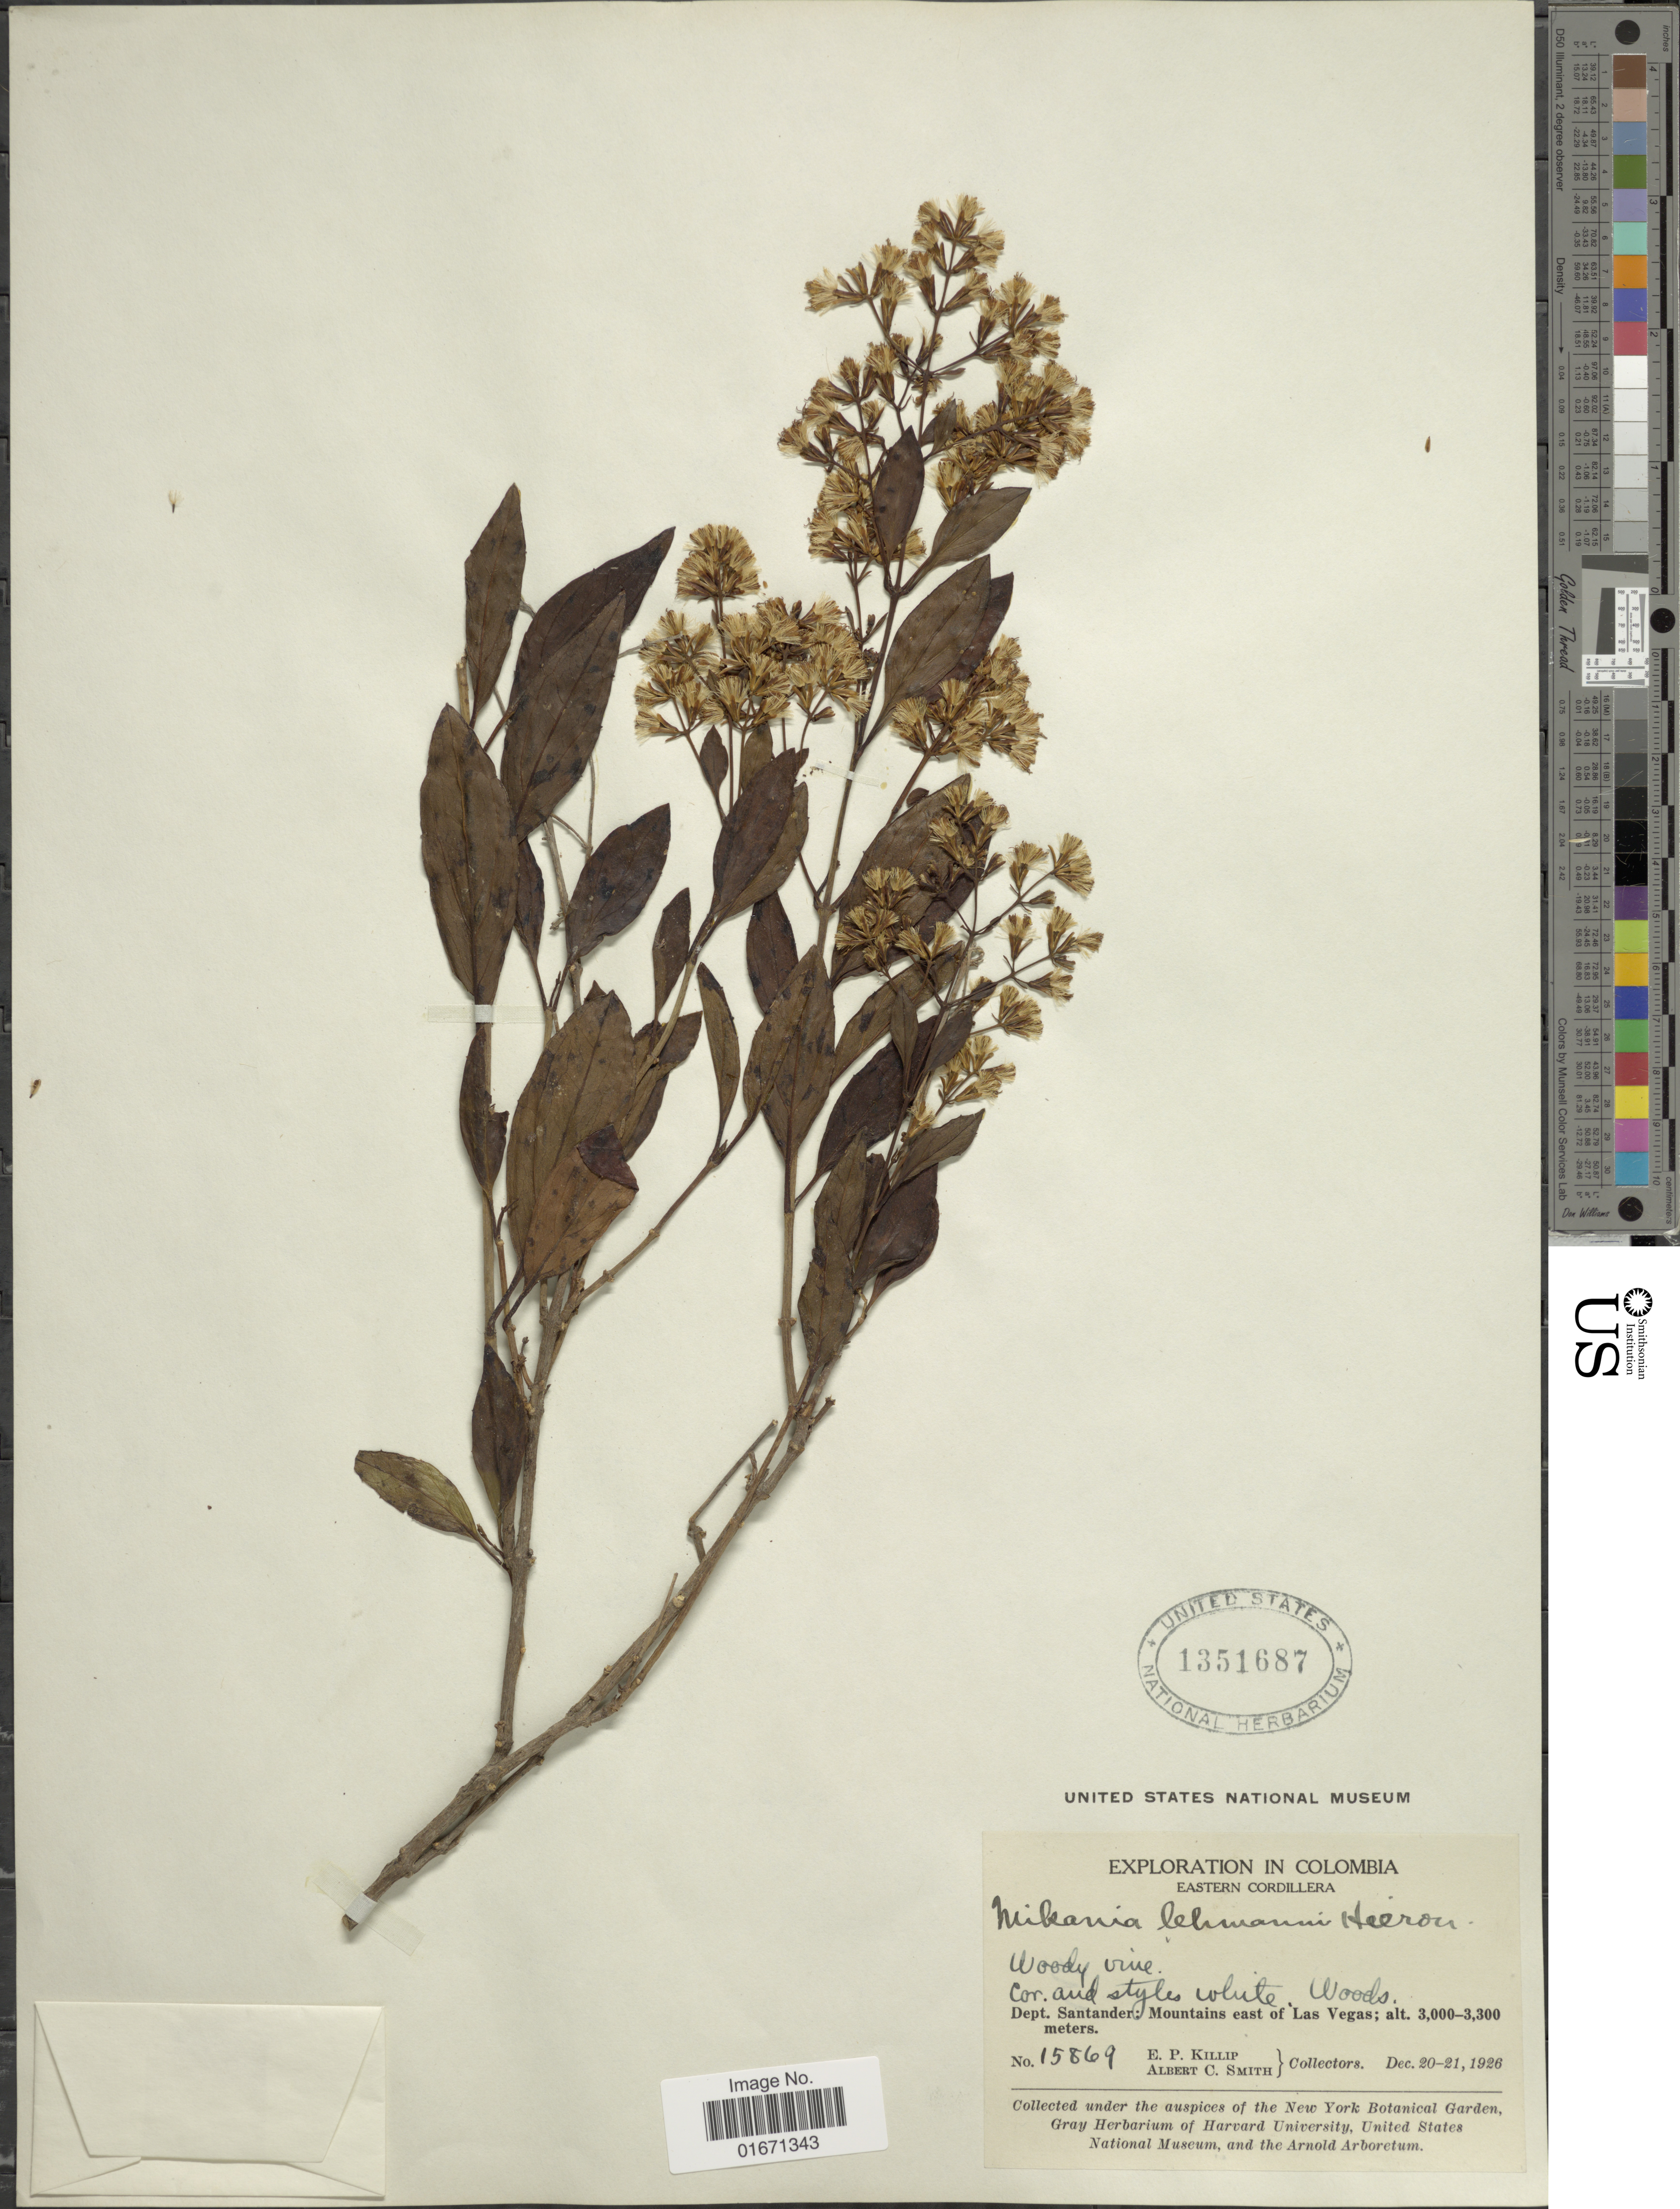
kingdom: Plantae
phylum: Tracheophyta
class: Magnoliopsida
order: Asterales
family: Asteraceae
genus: Mikania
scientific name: Mikania lehmannii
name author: Hieron.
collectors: E. P. Killip & A. C. Smith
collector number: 15869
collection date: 1926-12-20/1926-12-21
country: Colombia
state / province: Santander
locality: Eastern Cordillera, Mountains east of Las vegas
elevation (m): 3000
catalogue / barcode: US 1351687